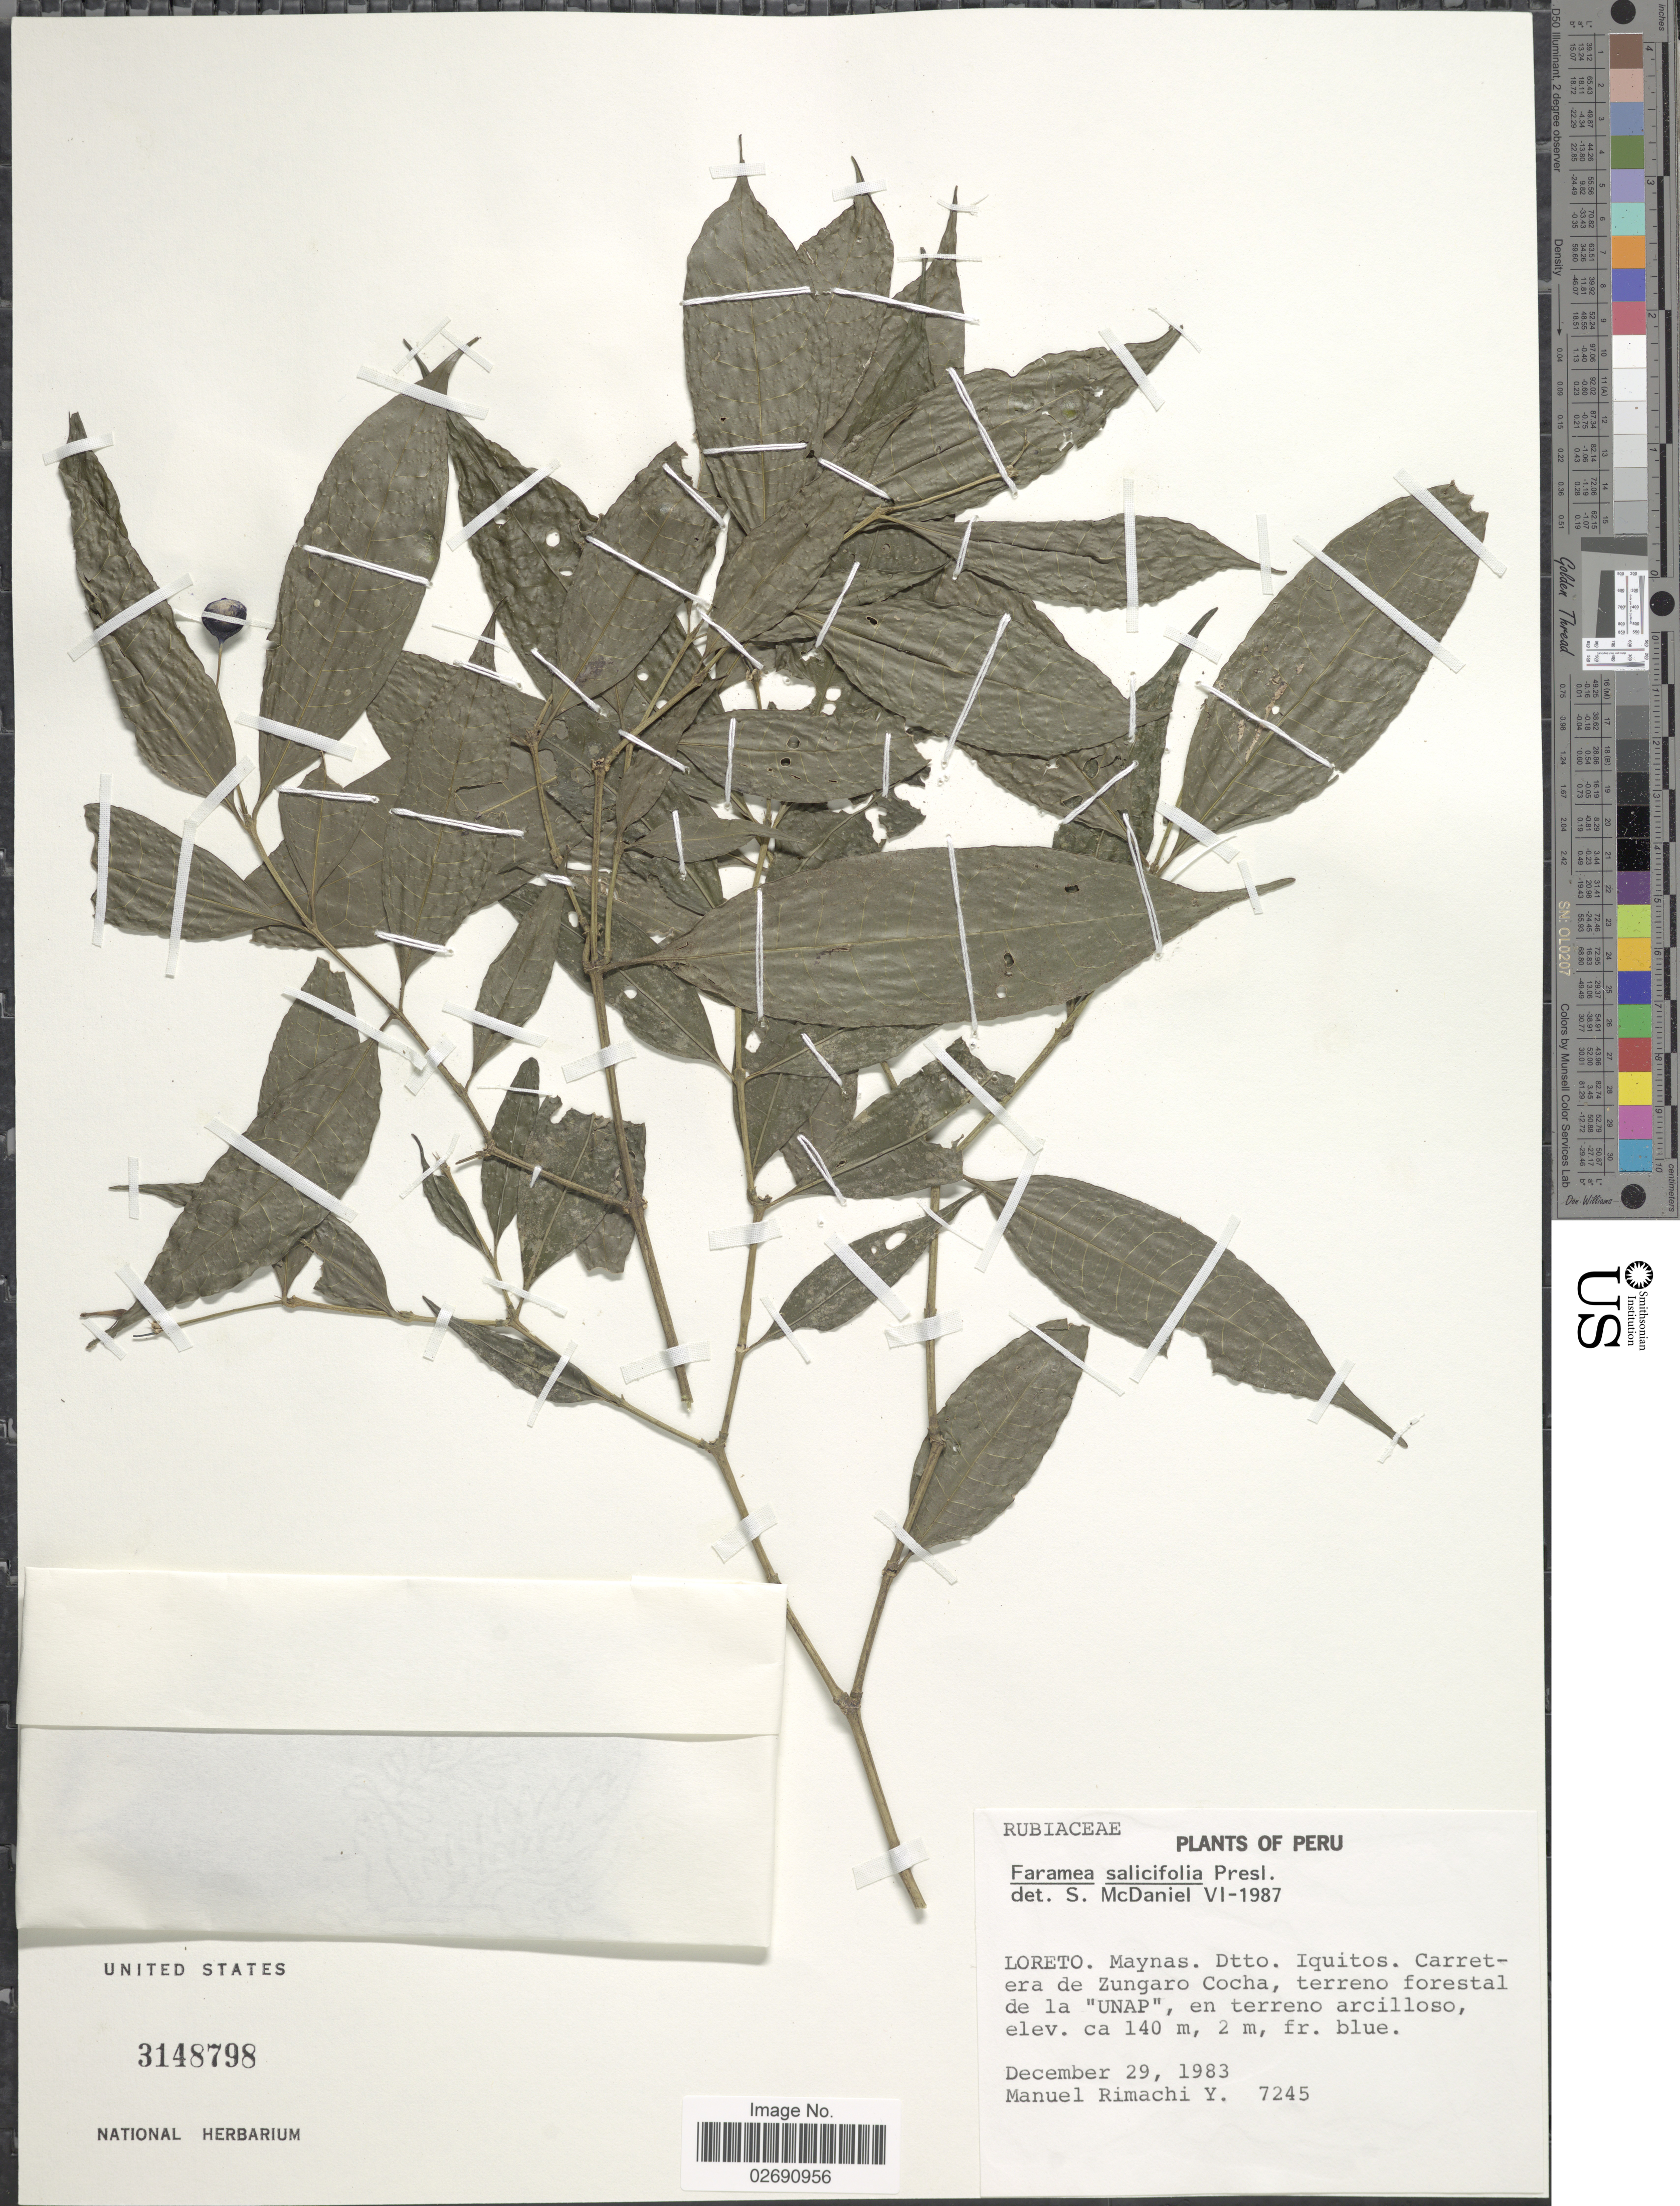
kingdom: Plantae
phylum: Tracheophyta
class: Magnoliopsida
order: Gentianales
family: Rubiaceae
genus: Faramea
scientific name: Faramea salicifolia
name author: C. Presl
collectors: M. Rimachi Y.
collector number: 7245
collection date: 1983-12-29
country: Peru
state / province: Loreto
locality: Maynas. Dtto. Iquitos. Carretera de Zungaro Cocha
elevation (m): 140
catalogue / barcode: US 3148798